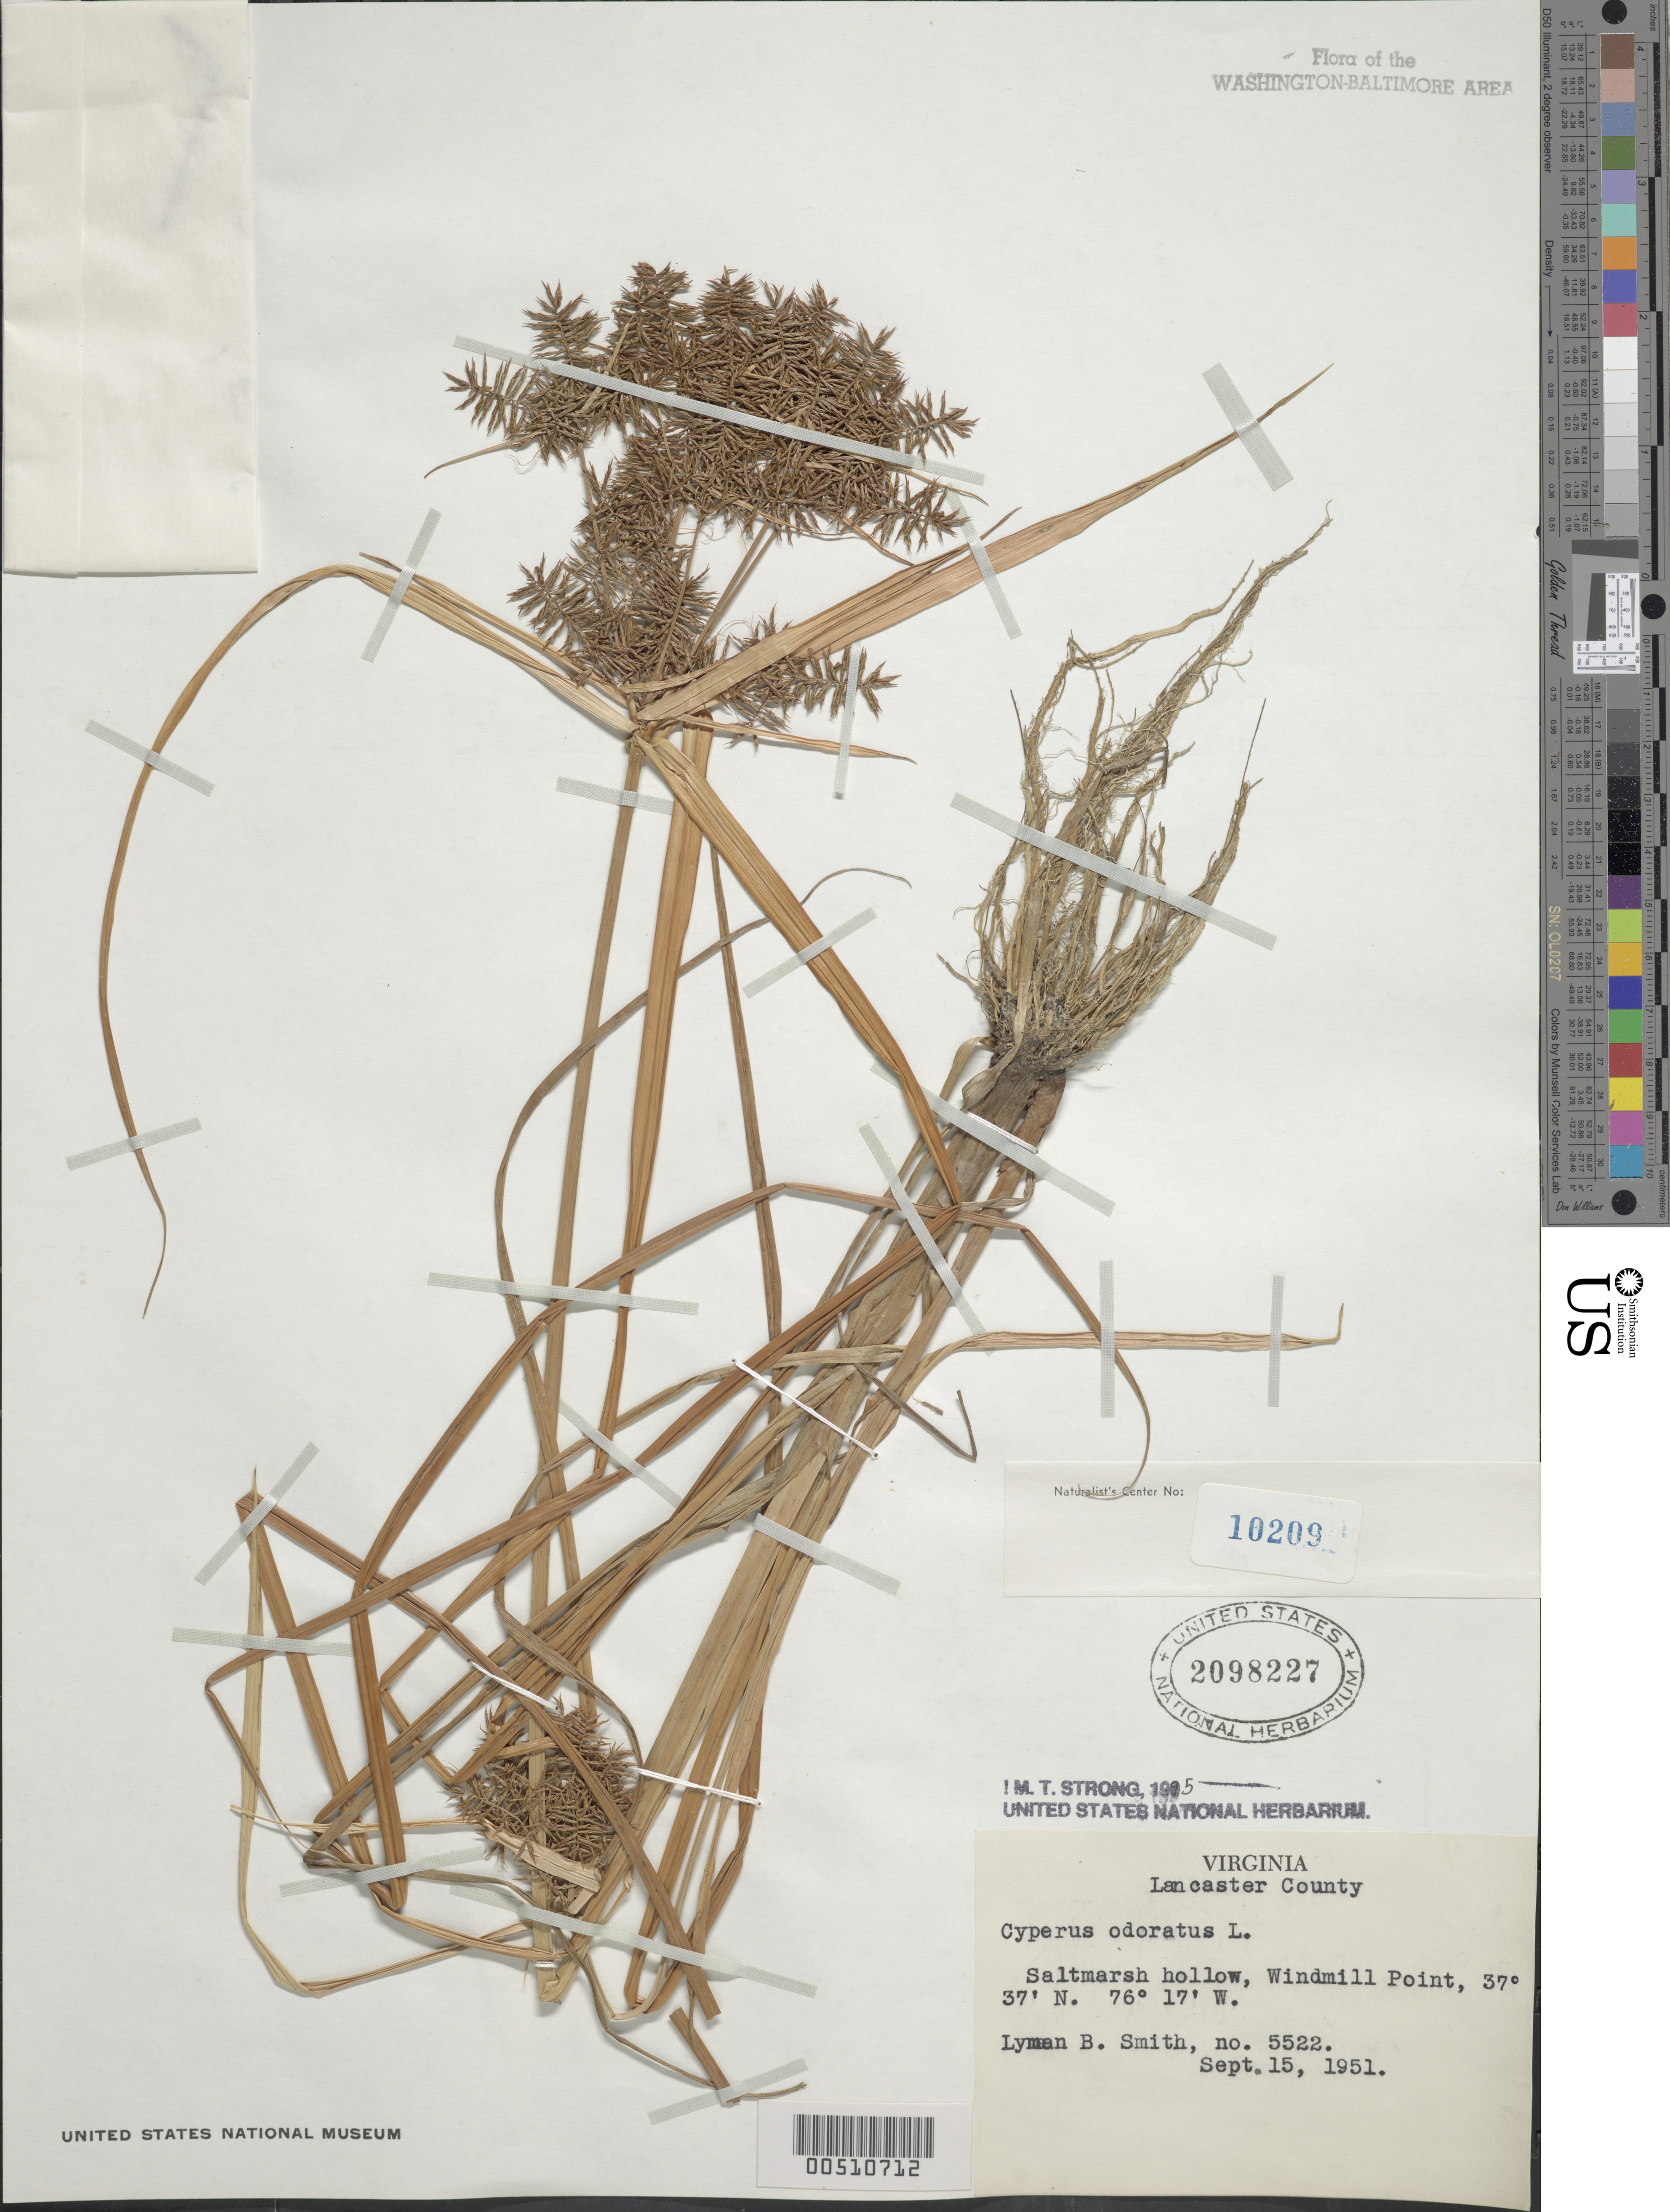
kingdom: Plantae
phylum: Tracheophyta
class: Liliopsida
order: Poales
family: Cyperaceae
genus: Cyperus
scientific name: Cyperus odoratus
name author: L.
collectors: L. Smith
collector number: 5522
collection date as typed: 15 Sep 1951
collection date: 1951-09-15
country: United States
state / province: Virginia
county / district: Lancaster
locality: Windmill Point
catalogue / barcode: US 2098227